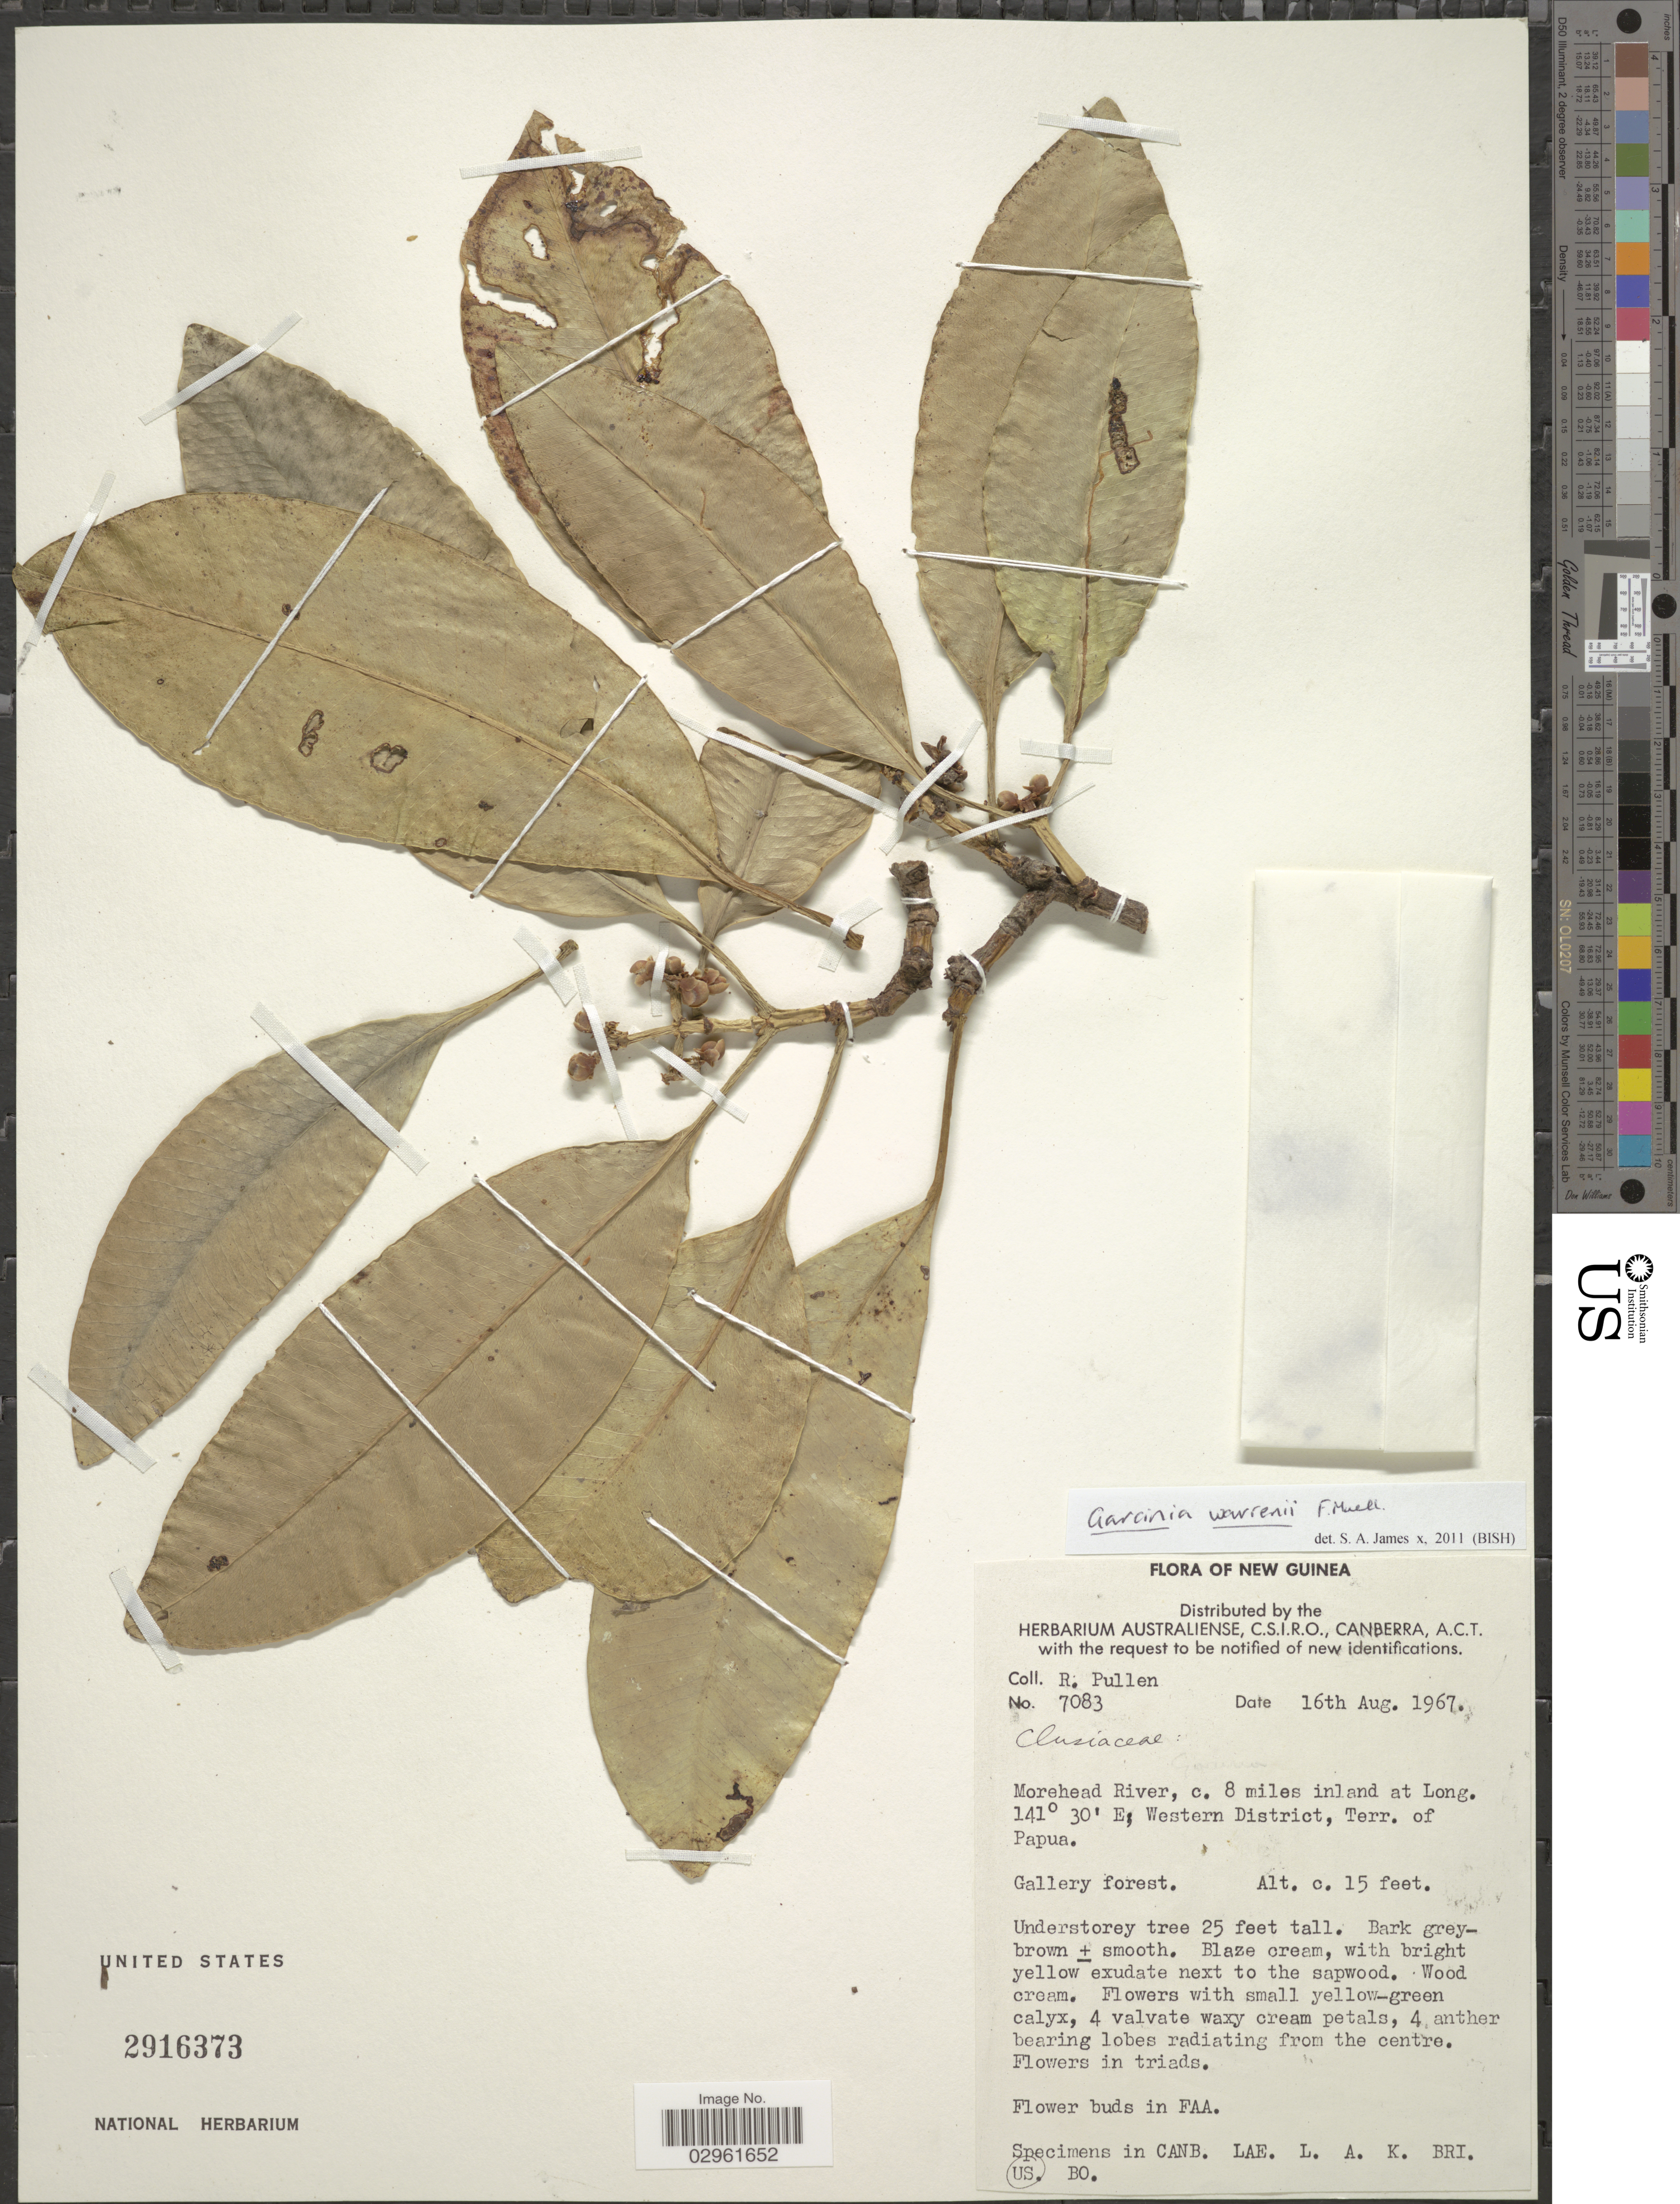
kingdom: Plantae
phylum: Tracheophyta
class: Magnoliopsida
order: Malpighiales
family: Clusiaceae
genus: Garcinia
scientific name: Garcinia warrenii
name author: F. Muell.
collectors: R. Pullen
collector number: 7083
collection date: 1967-08-16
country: Papua New Guinea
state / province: Manus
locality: New Guinea. Morehead River, c. 8 miles inland. Western District, Terr. of Papua.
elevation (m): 5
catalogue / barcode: US 2916373